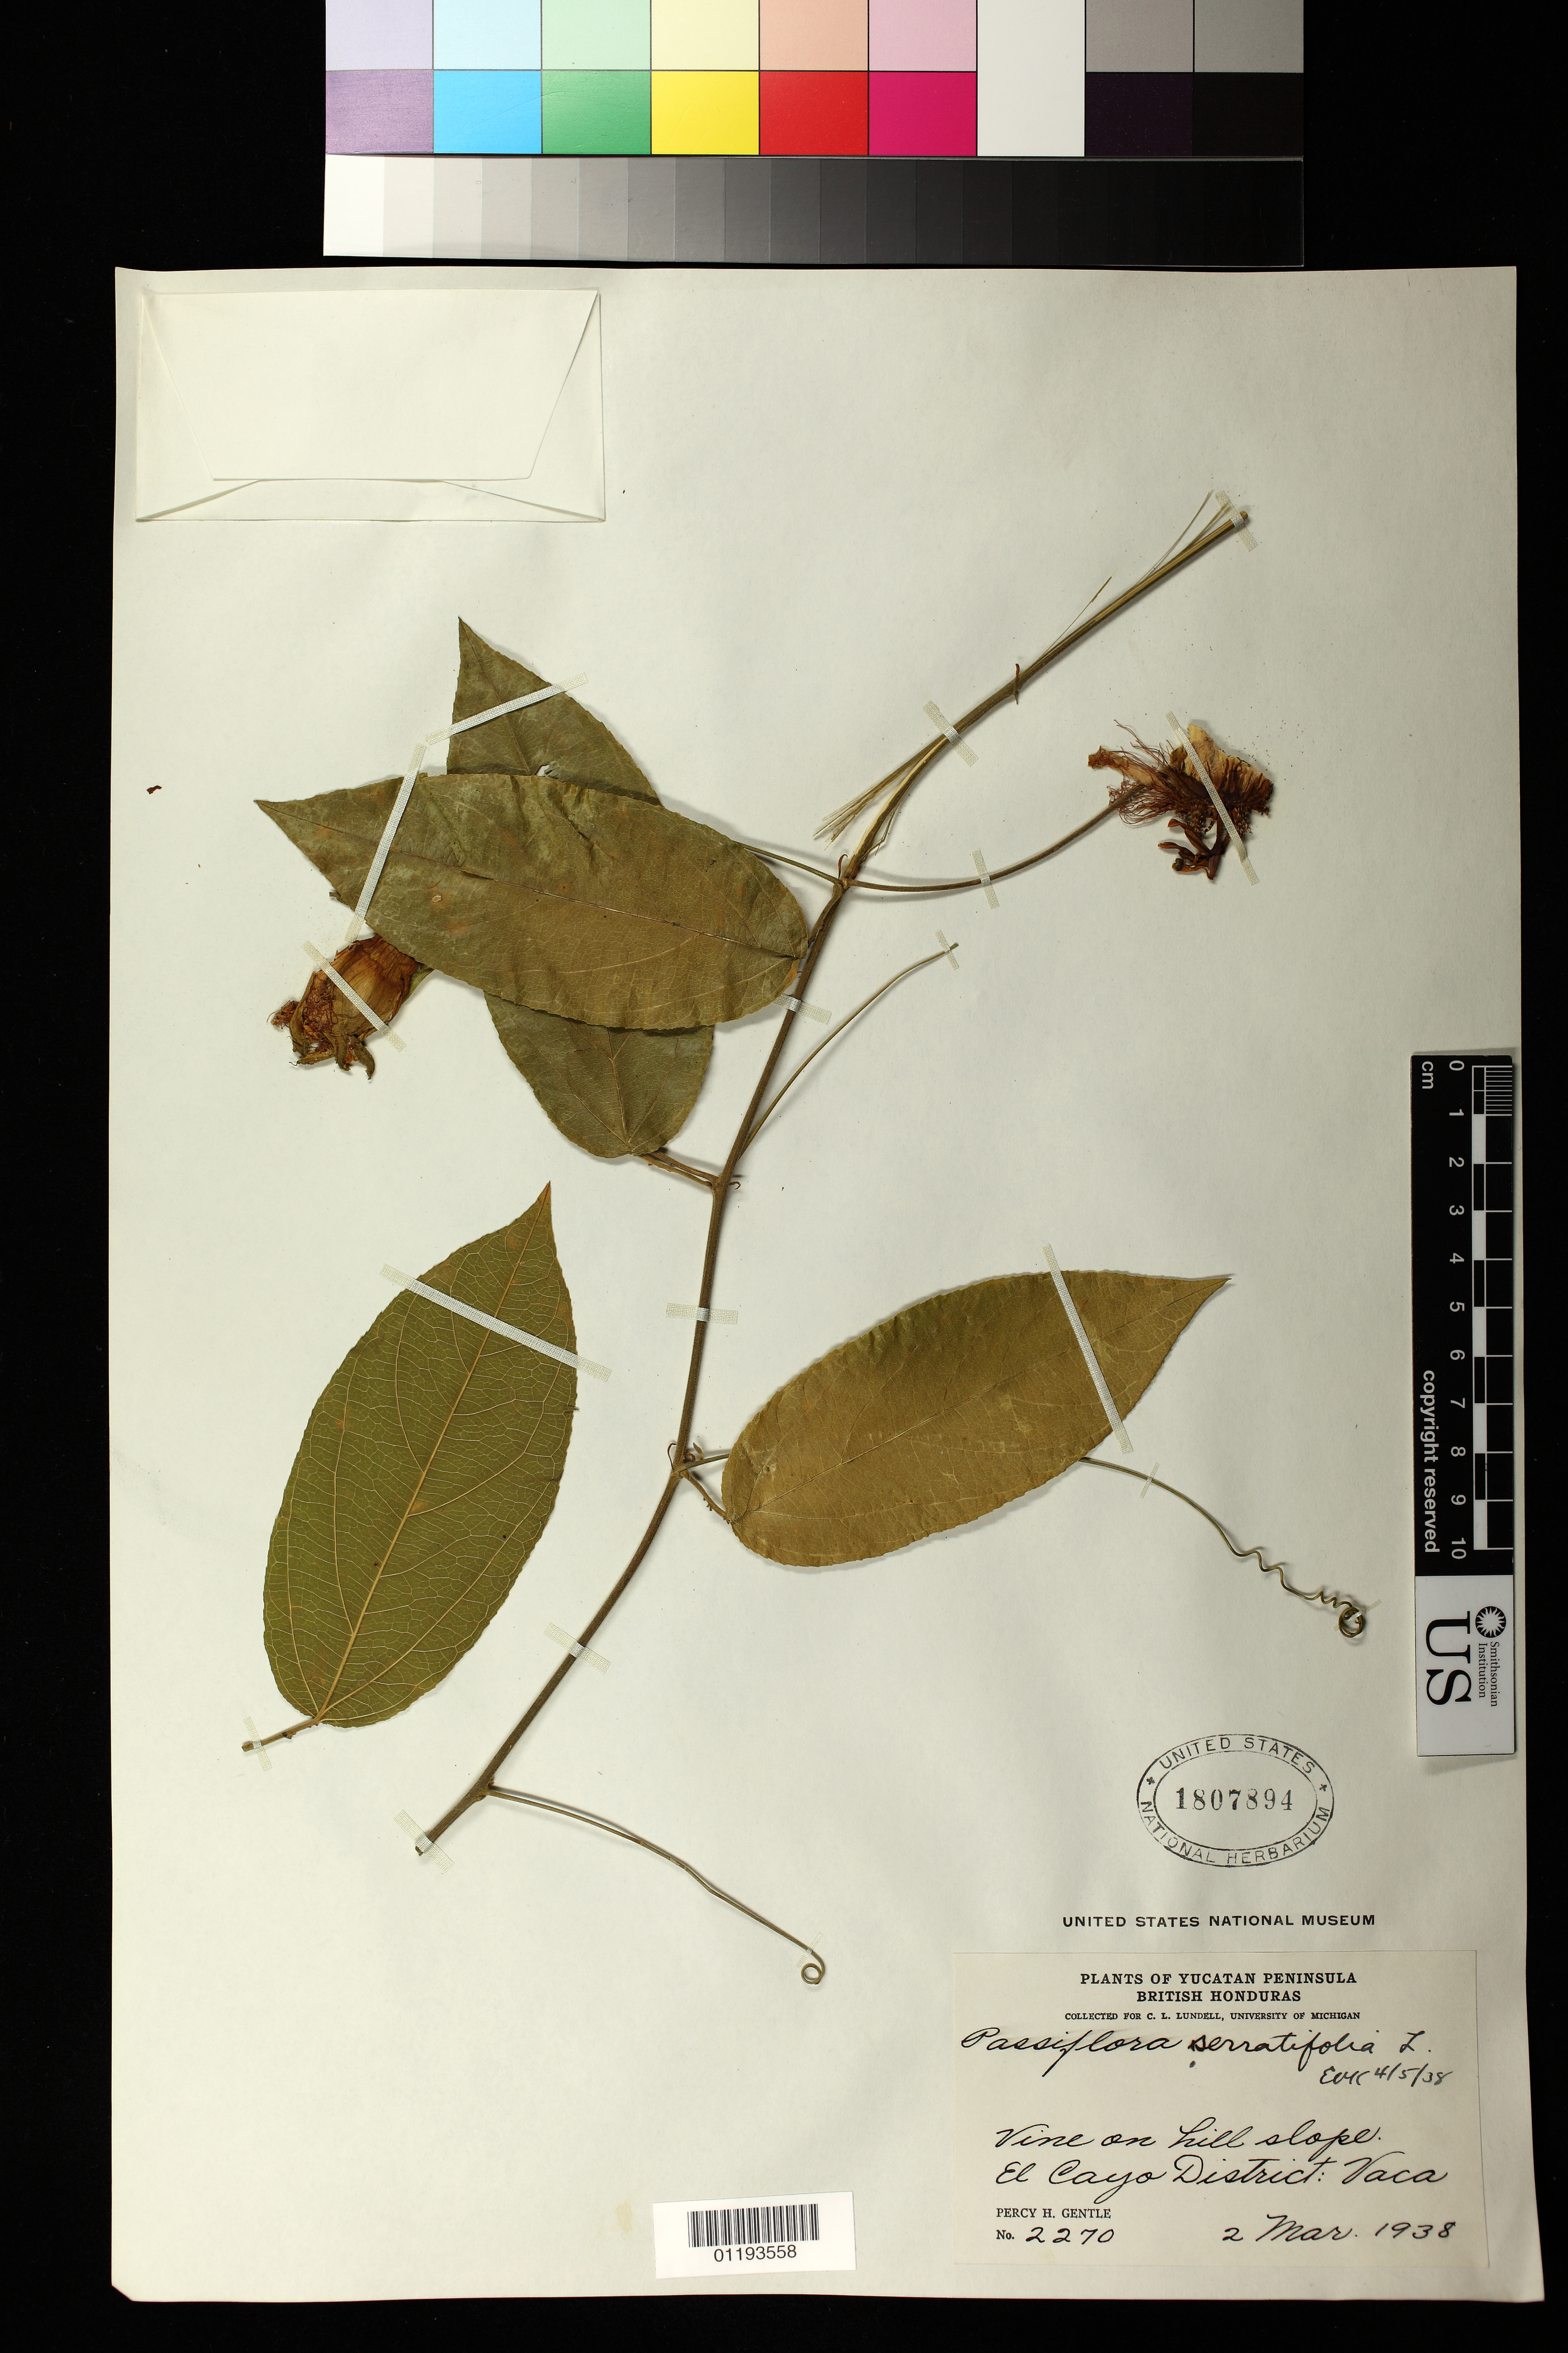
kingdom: Plantae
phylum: Tracheophyta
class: Magnoliopsida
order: Malpighiales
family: Passifloraceae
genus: Passiflora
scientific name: Passiflora serratifolia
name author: L.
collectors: P. H. Gentle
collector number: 2270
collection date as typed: Mar 2 1938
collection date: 1938-03-02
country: Belize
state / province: Cayo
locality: El Cayo District: Vaca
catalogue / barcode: US 1807894